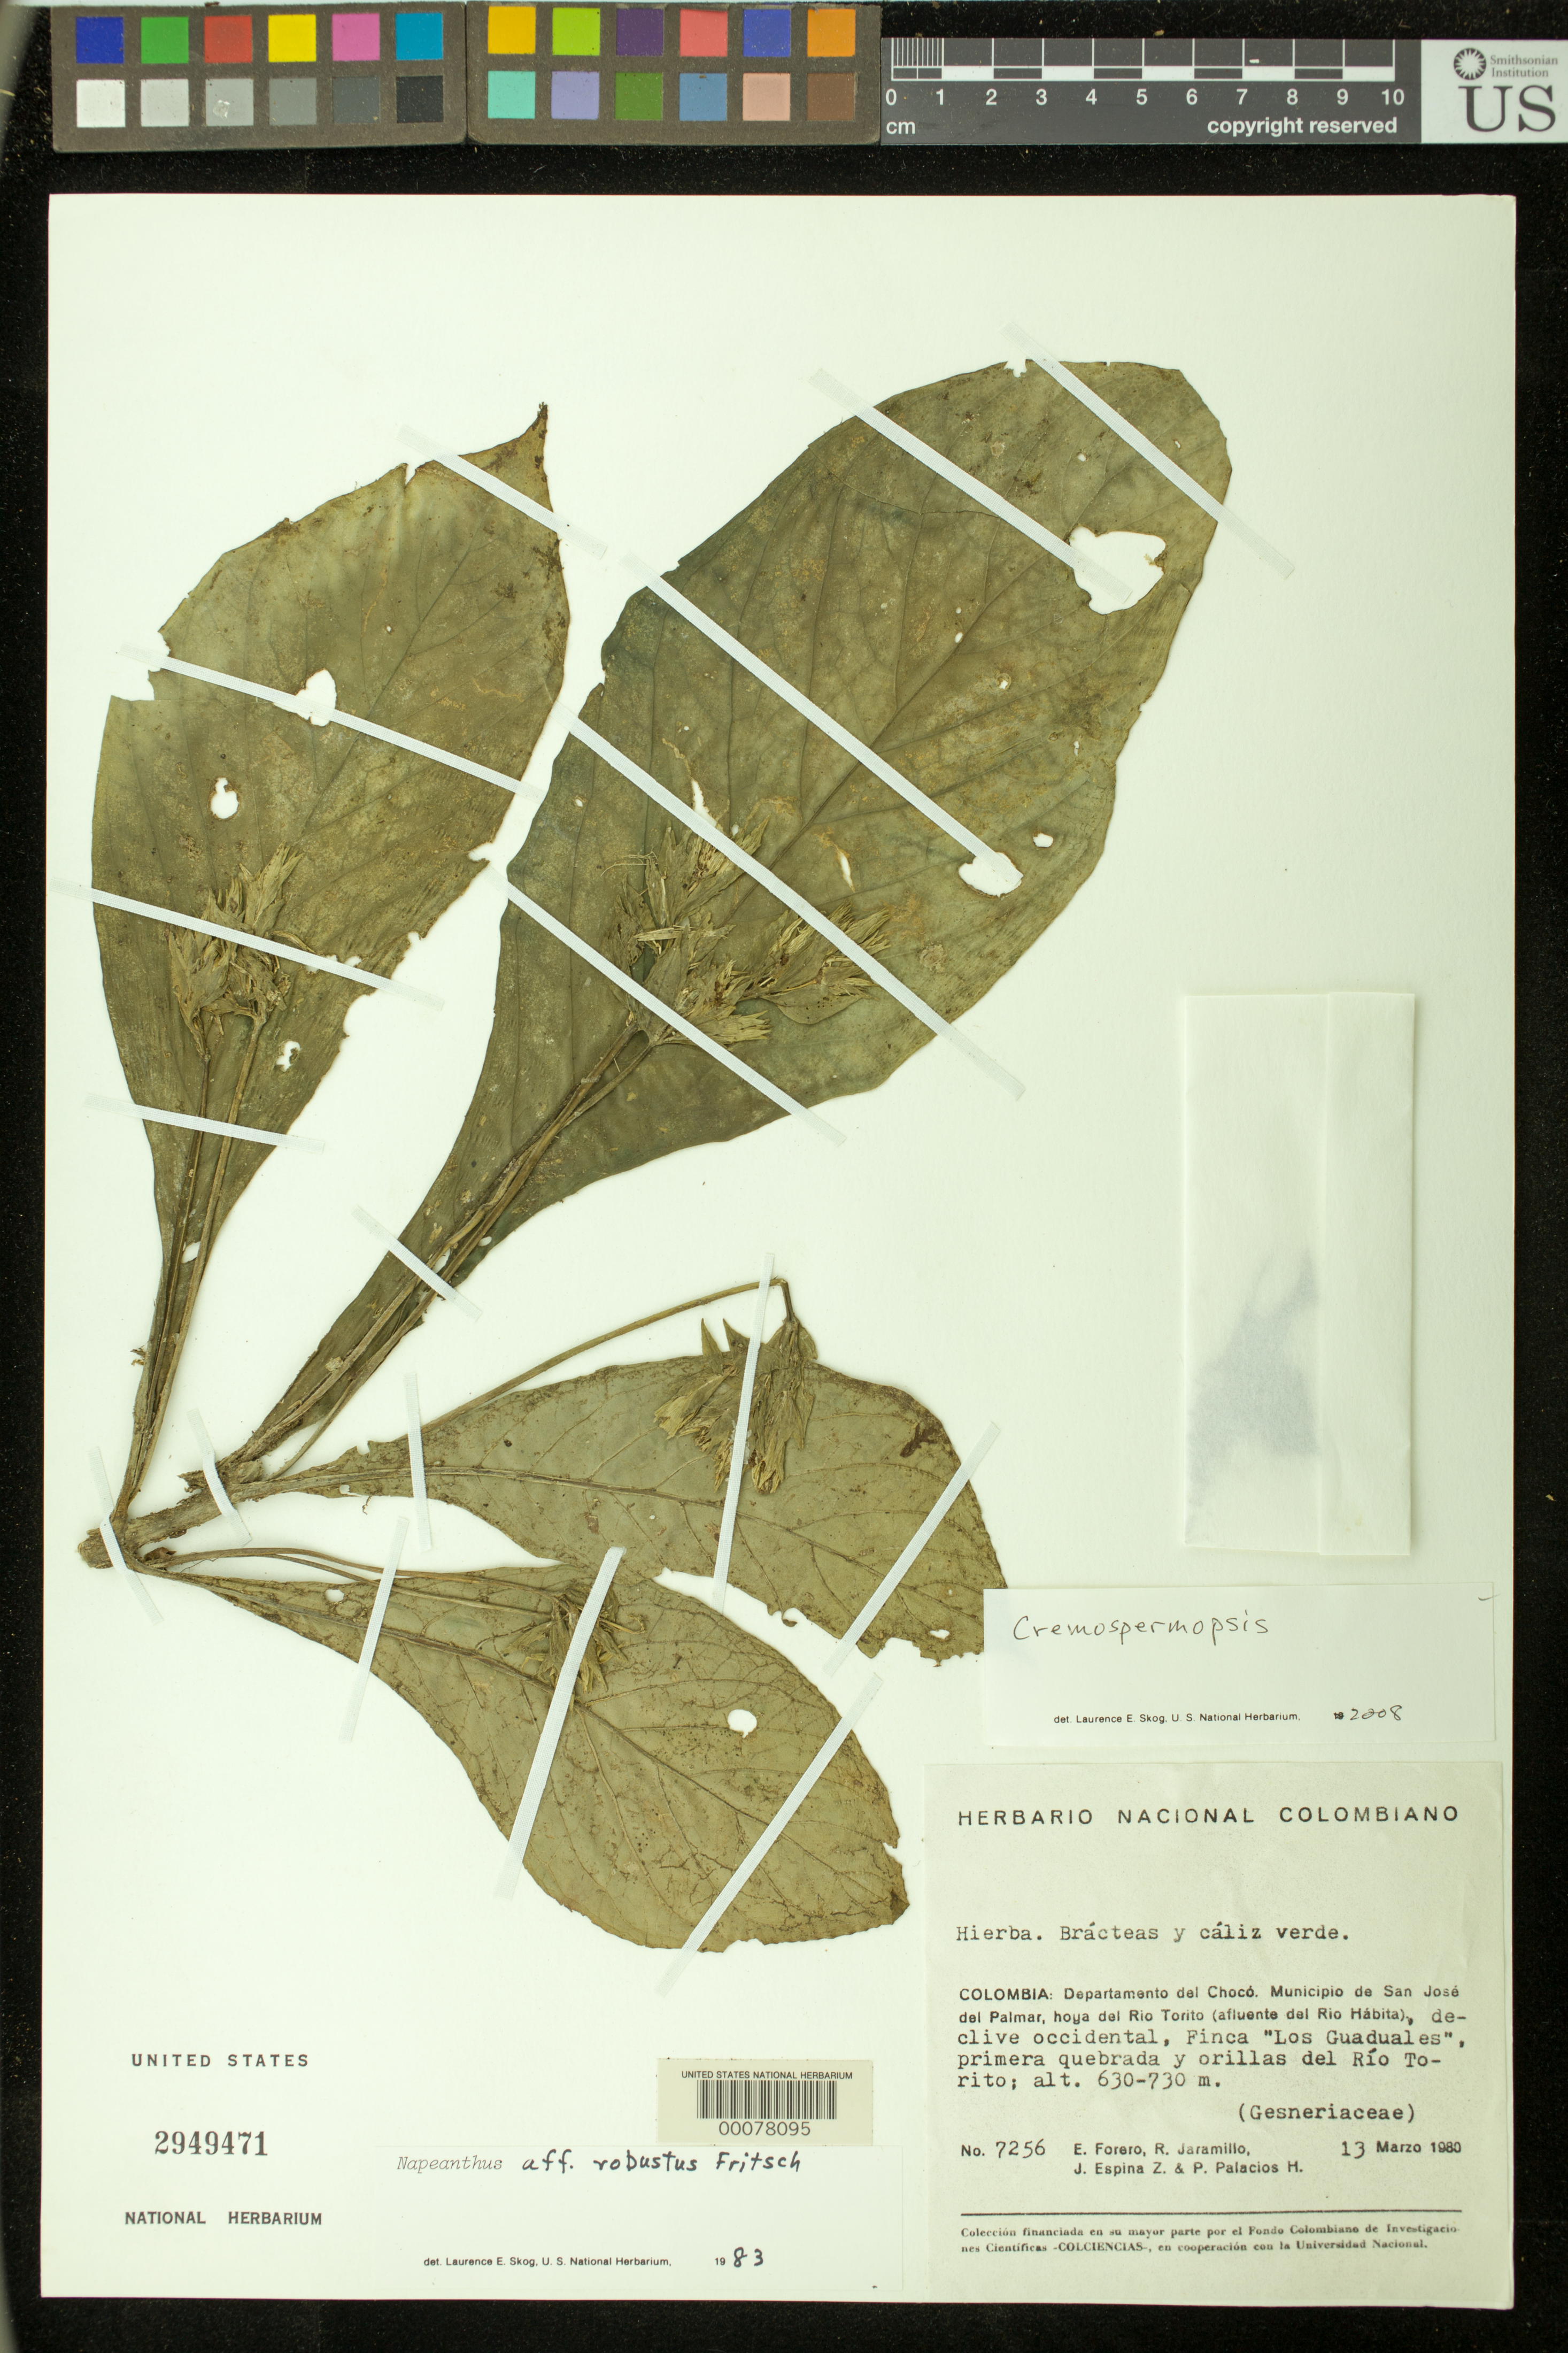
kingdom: Plantae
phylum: Tracheophyta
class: Magnoliopsida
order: Lamiales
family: Gesneriaceae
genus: Cremospermopsis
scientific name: Cremospermopsis sp.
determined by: Skog, Laurence E.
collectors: E. Forero, R. Jaramillo M., J. Espina & P. Palacios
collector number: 7256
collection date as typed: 13 Mar 1980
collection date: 1980-03-13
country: Colombia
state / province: Chocó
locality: San Jose del Palmar, valley of Torito River (afluente del Rio Habita)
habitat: Stream and banks of Torito River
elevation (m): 630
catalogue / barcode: US 2949471